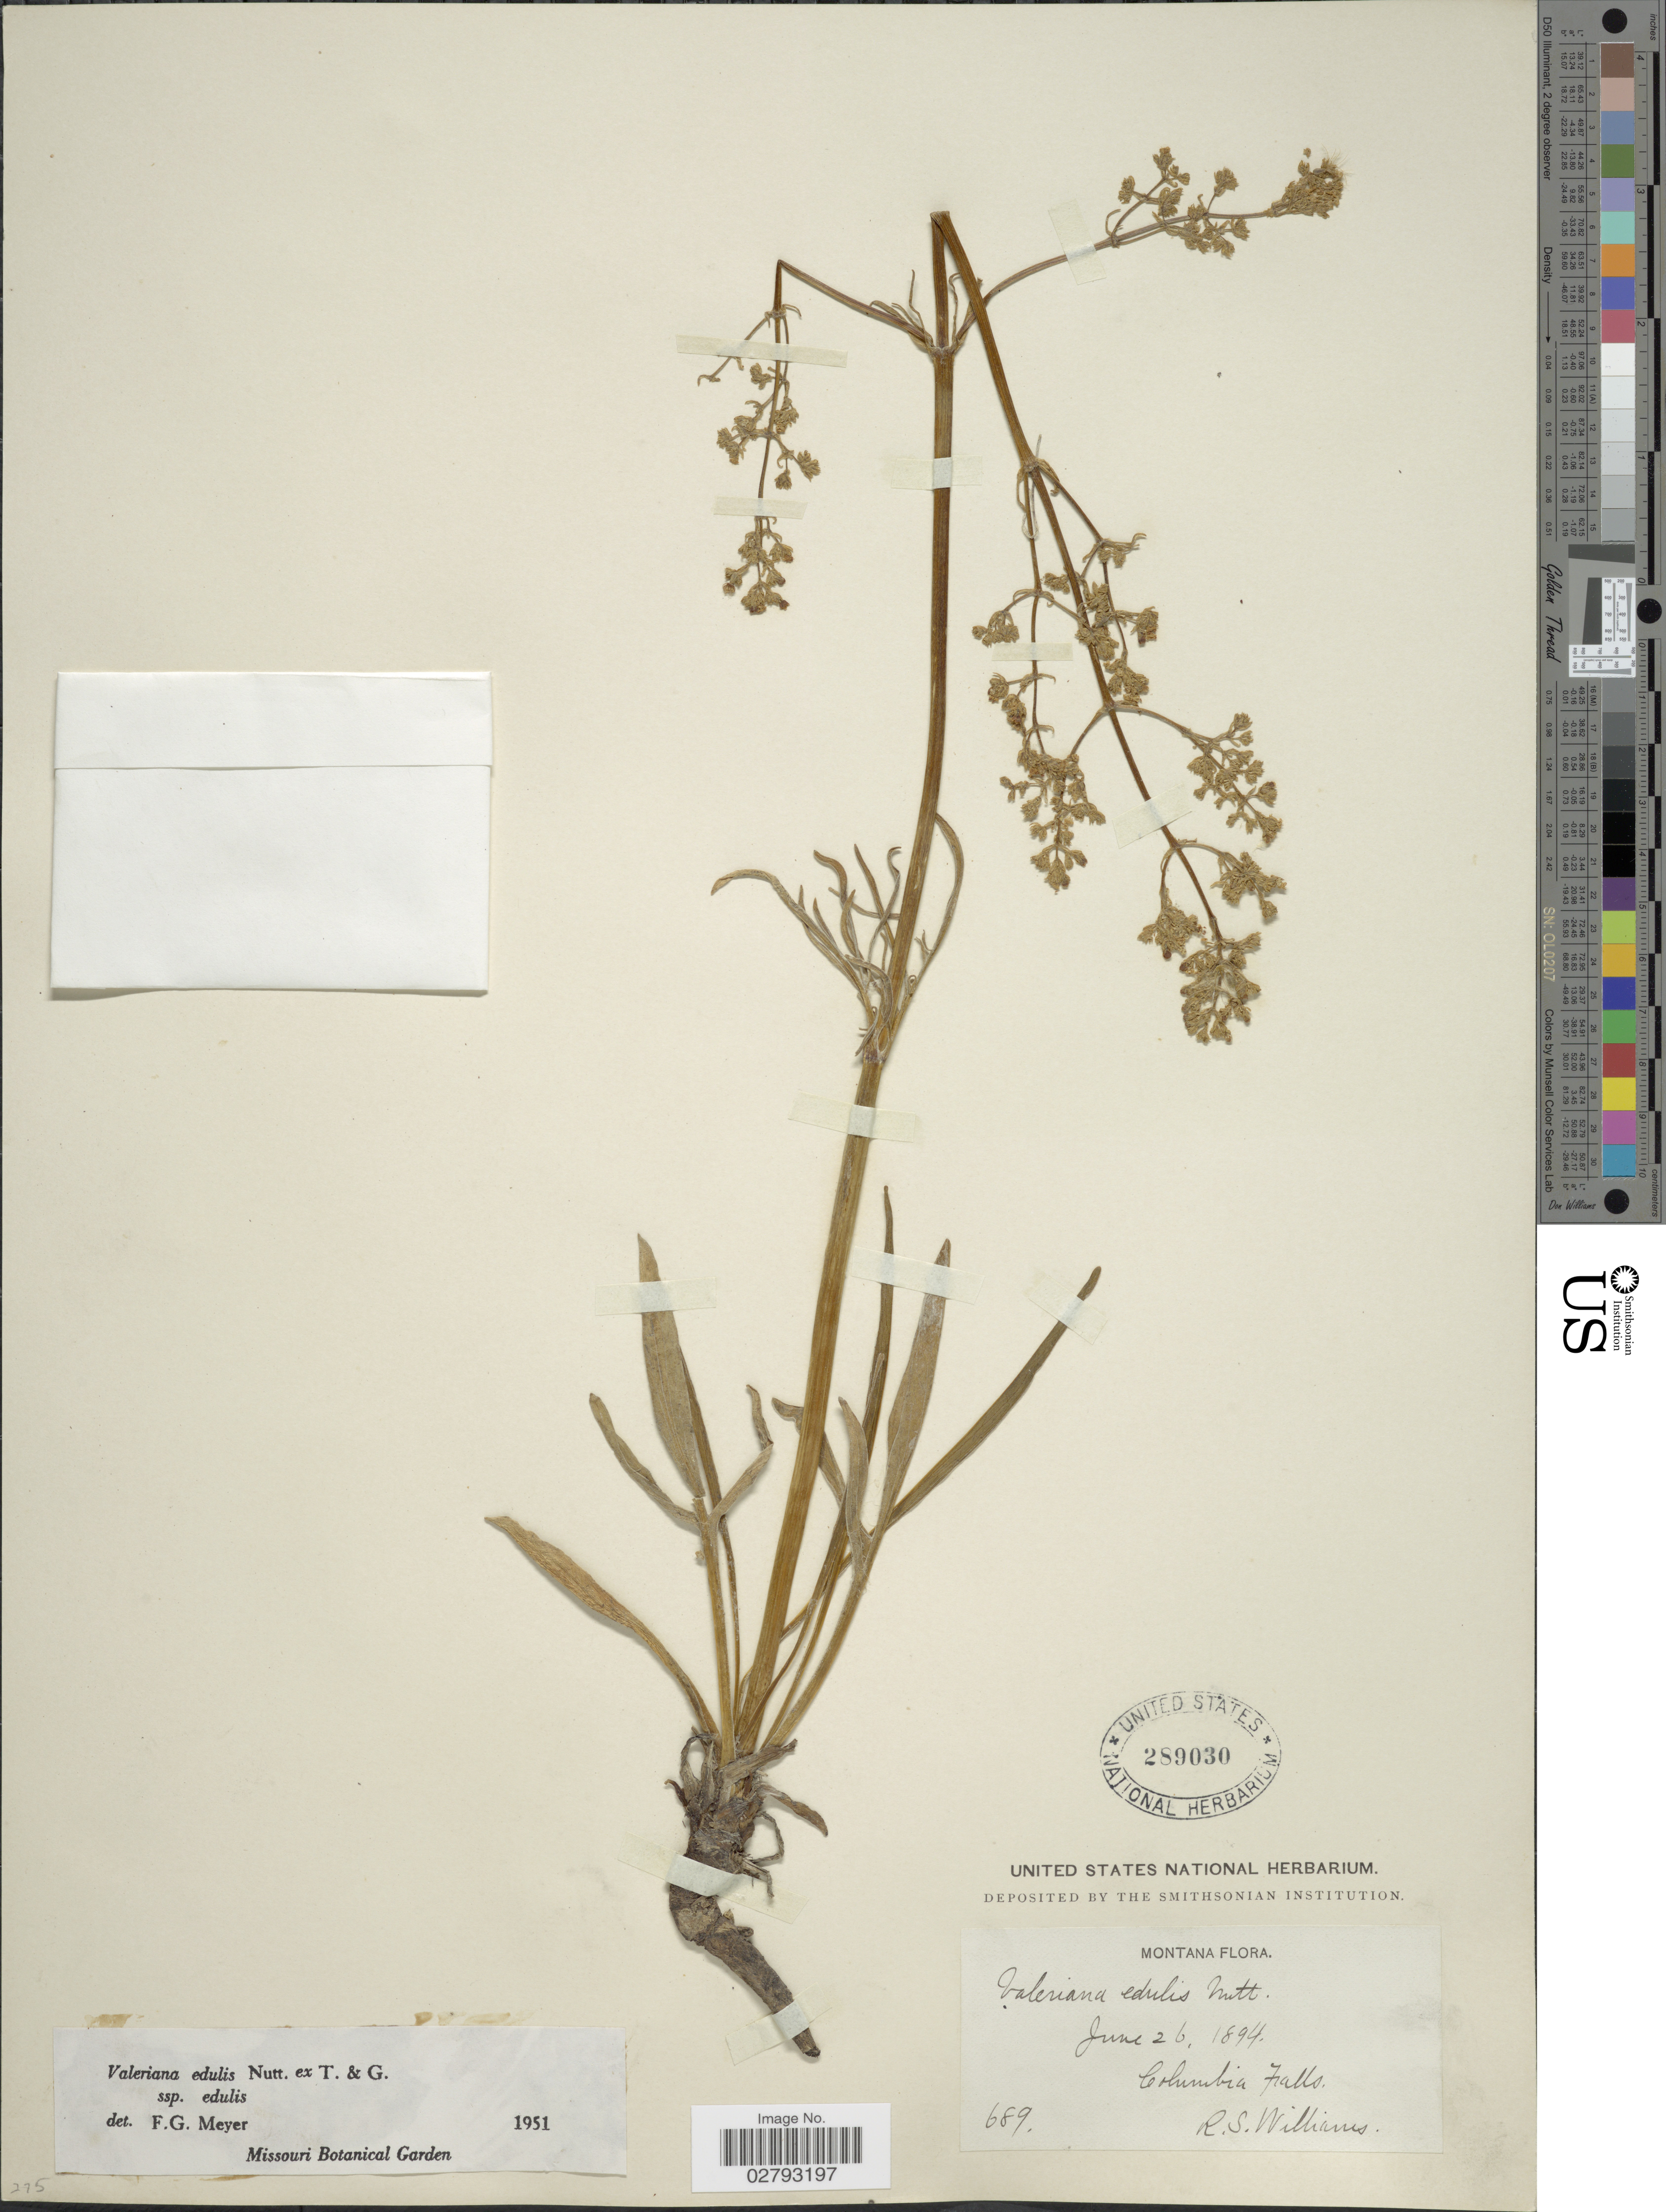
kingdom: Plantae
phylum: Tracheophyta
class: Magnoliopsida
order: Dipsacales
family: Caprifoliaceae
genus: Valeriana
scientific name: Valeriana edulis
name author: Nutt.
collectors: R. S. Williams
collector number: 689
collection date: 1894-06-26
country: United States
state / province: Montana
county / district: Flathead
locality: Columbia Falls.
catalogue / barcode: US 289030